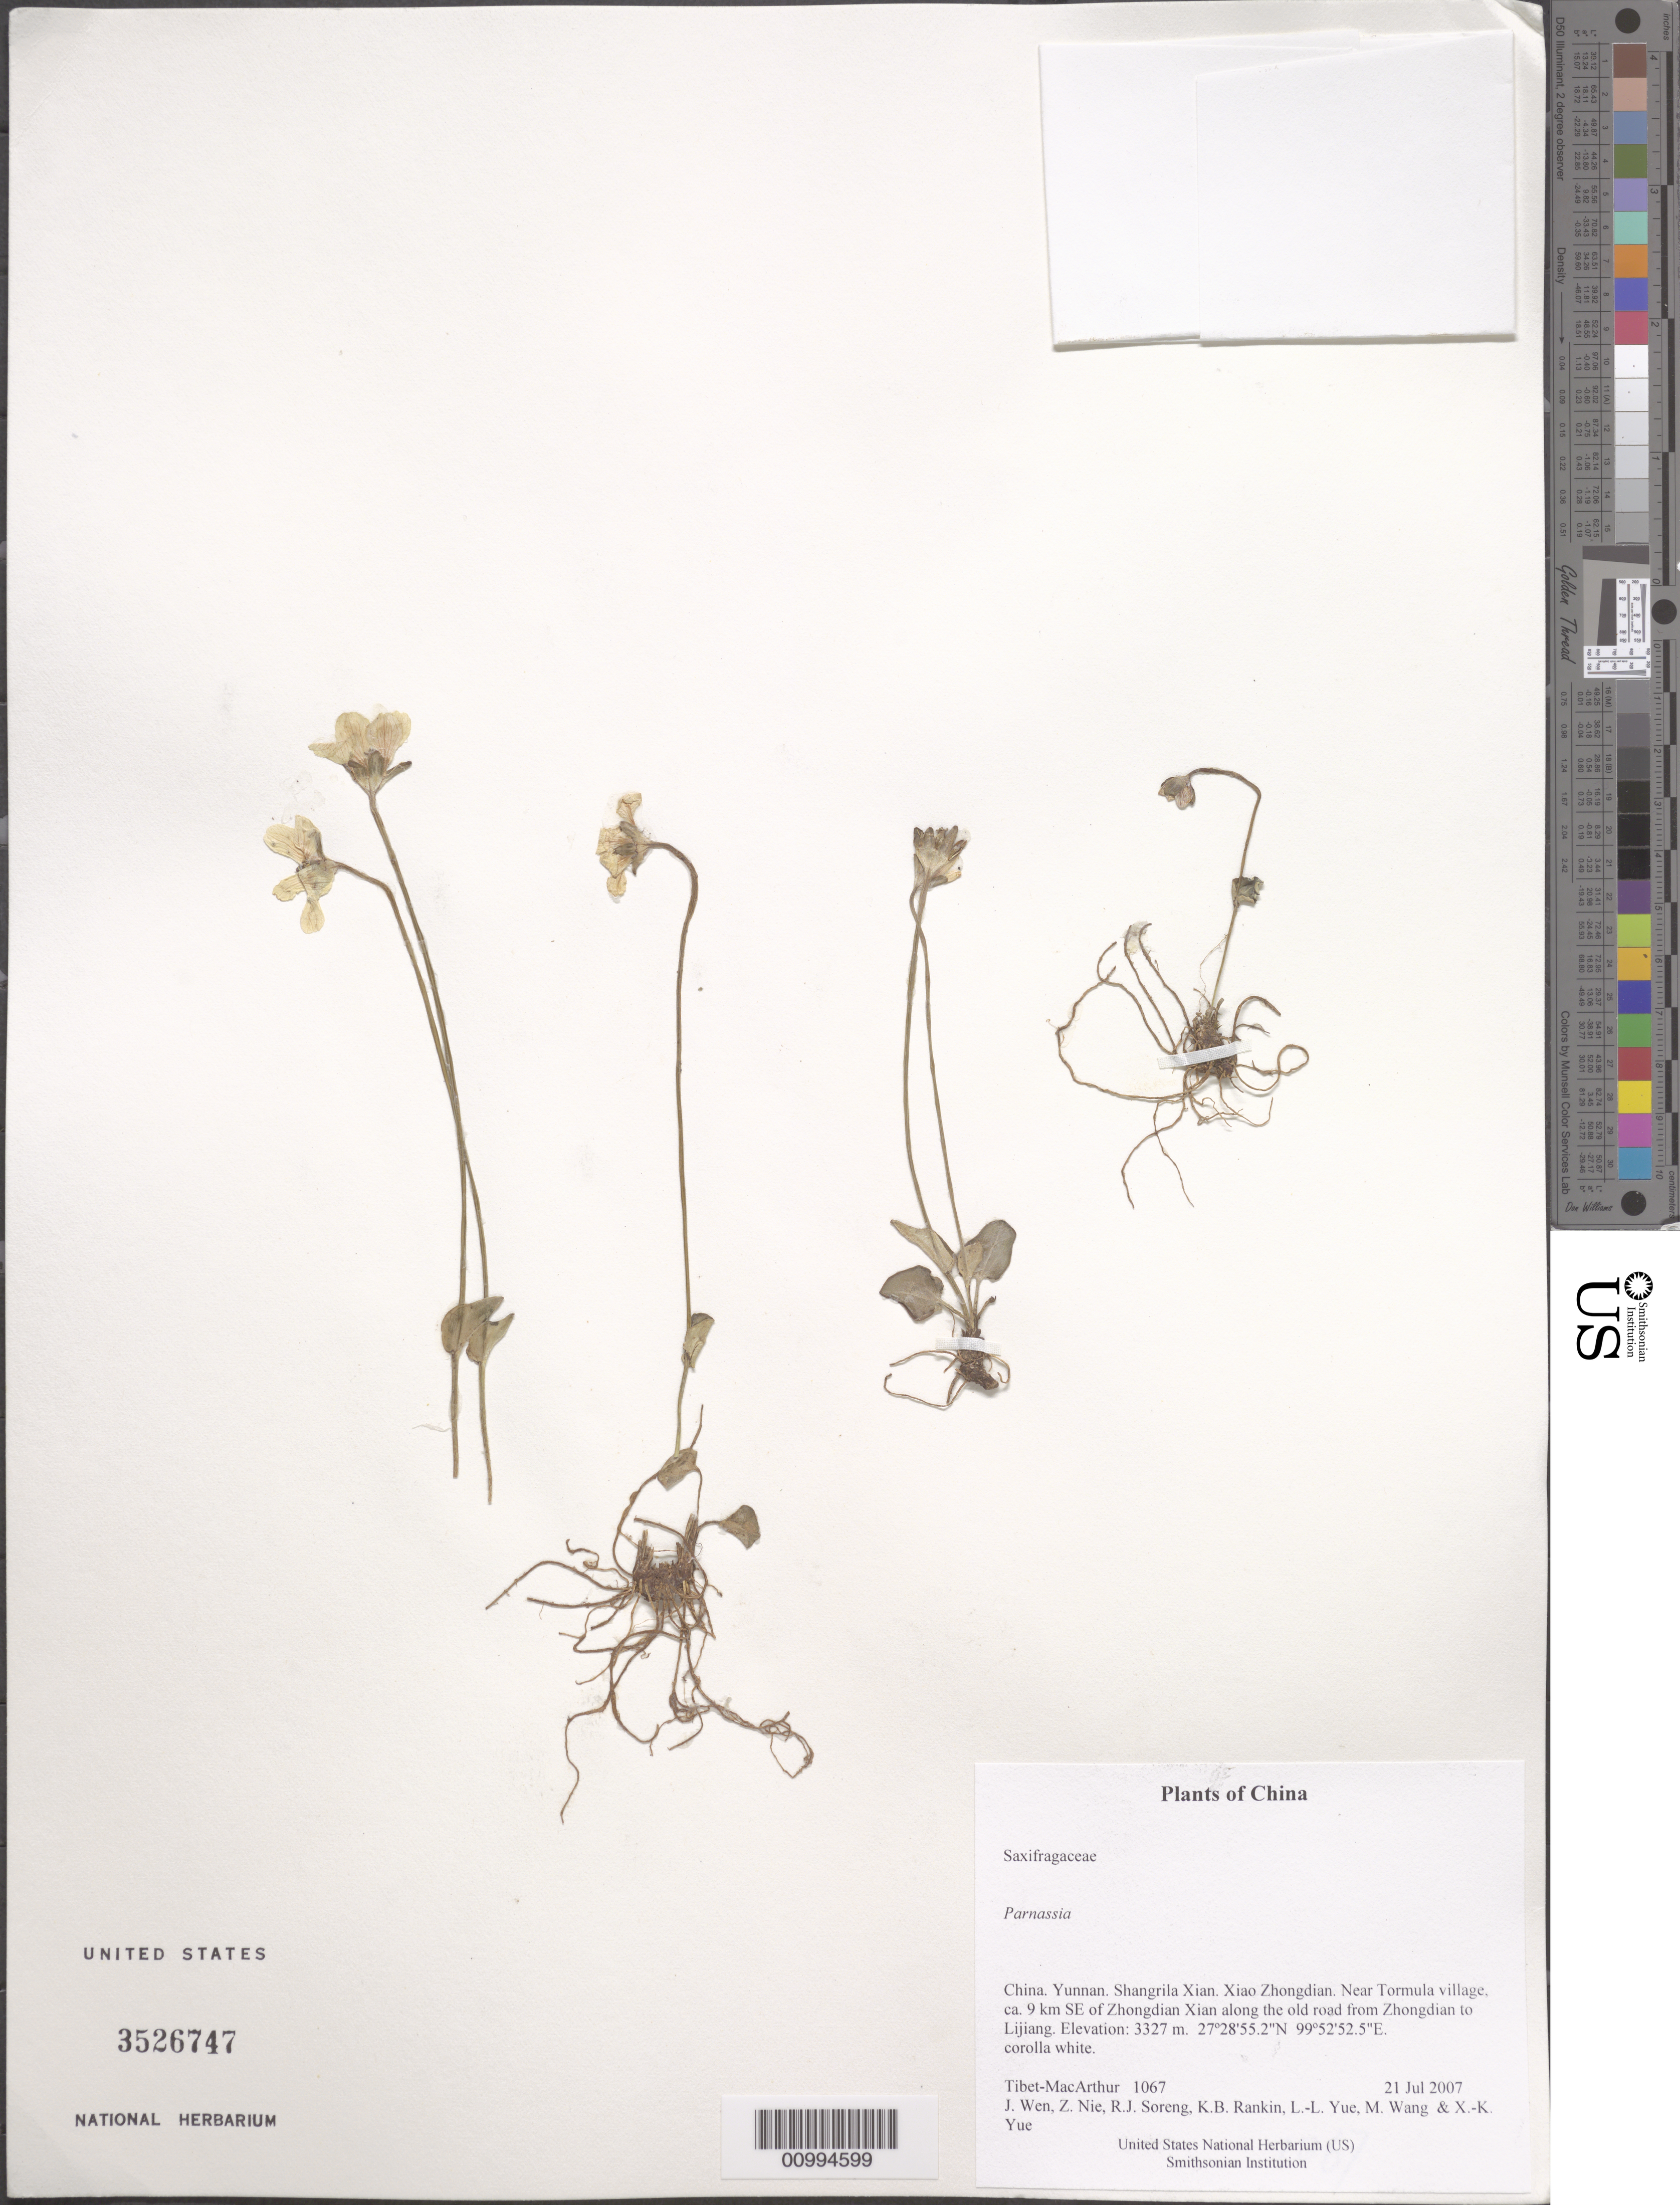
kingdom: Plantae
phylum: Tracheophyta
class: Magnoliopsida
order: Celastrales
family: Parnassiaceae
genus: Parnassia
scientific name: Parnassia sp.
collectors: Tibet-MacArthur, J. Wen, Z. Nie, R. J. Soreng, K. Rankin, L. Yue, M. Wang & X. Yue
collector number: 1067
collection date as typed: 21 Jul 2007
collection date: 2007-07-21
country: China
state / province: Yunnan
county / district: Shangrila Xian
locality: Xiao Zhongdian. Near Tormula village, ca. 9 km SE of Zhongdian Xian along the old road from Zhongdian to Lijiang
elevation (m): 3327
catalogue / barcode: US 3526747